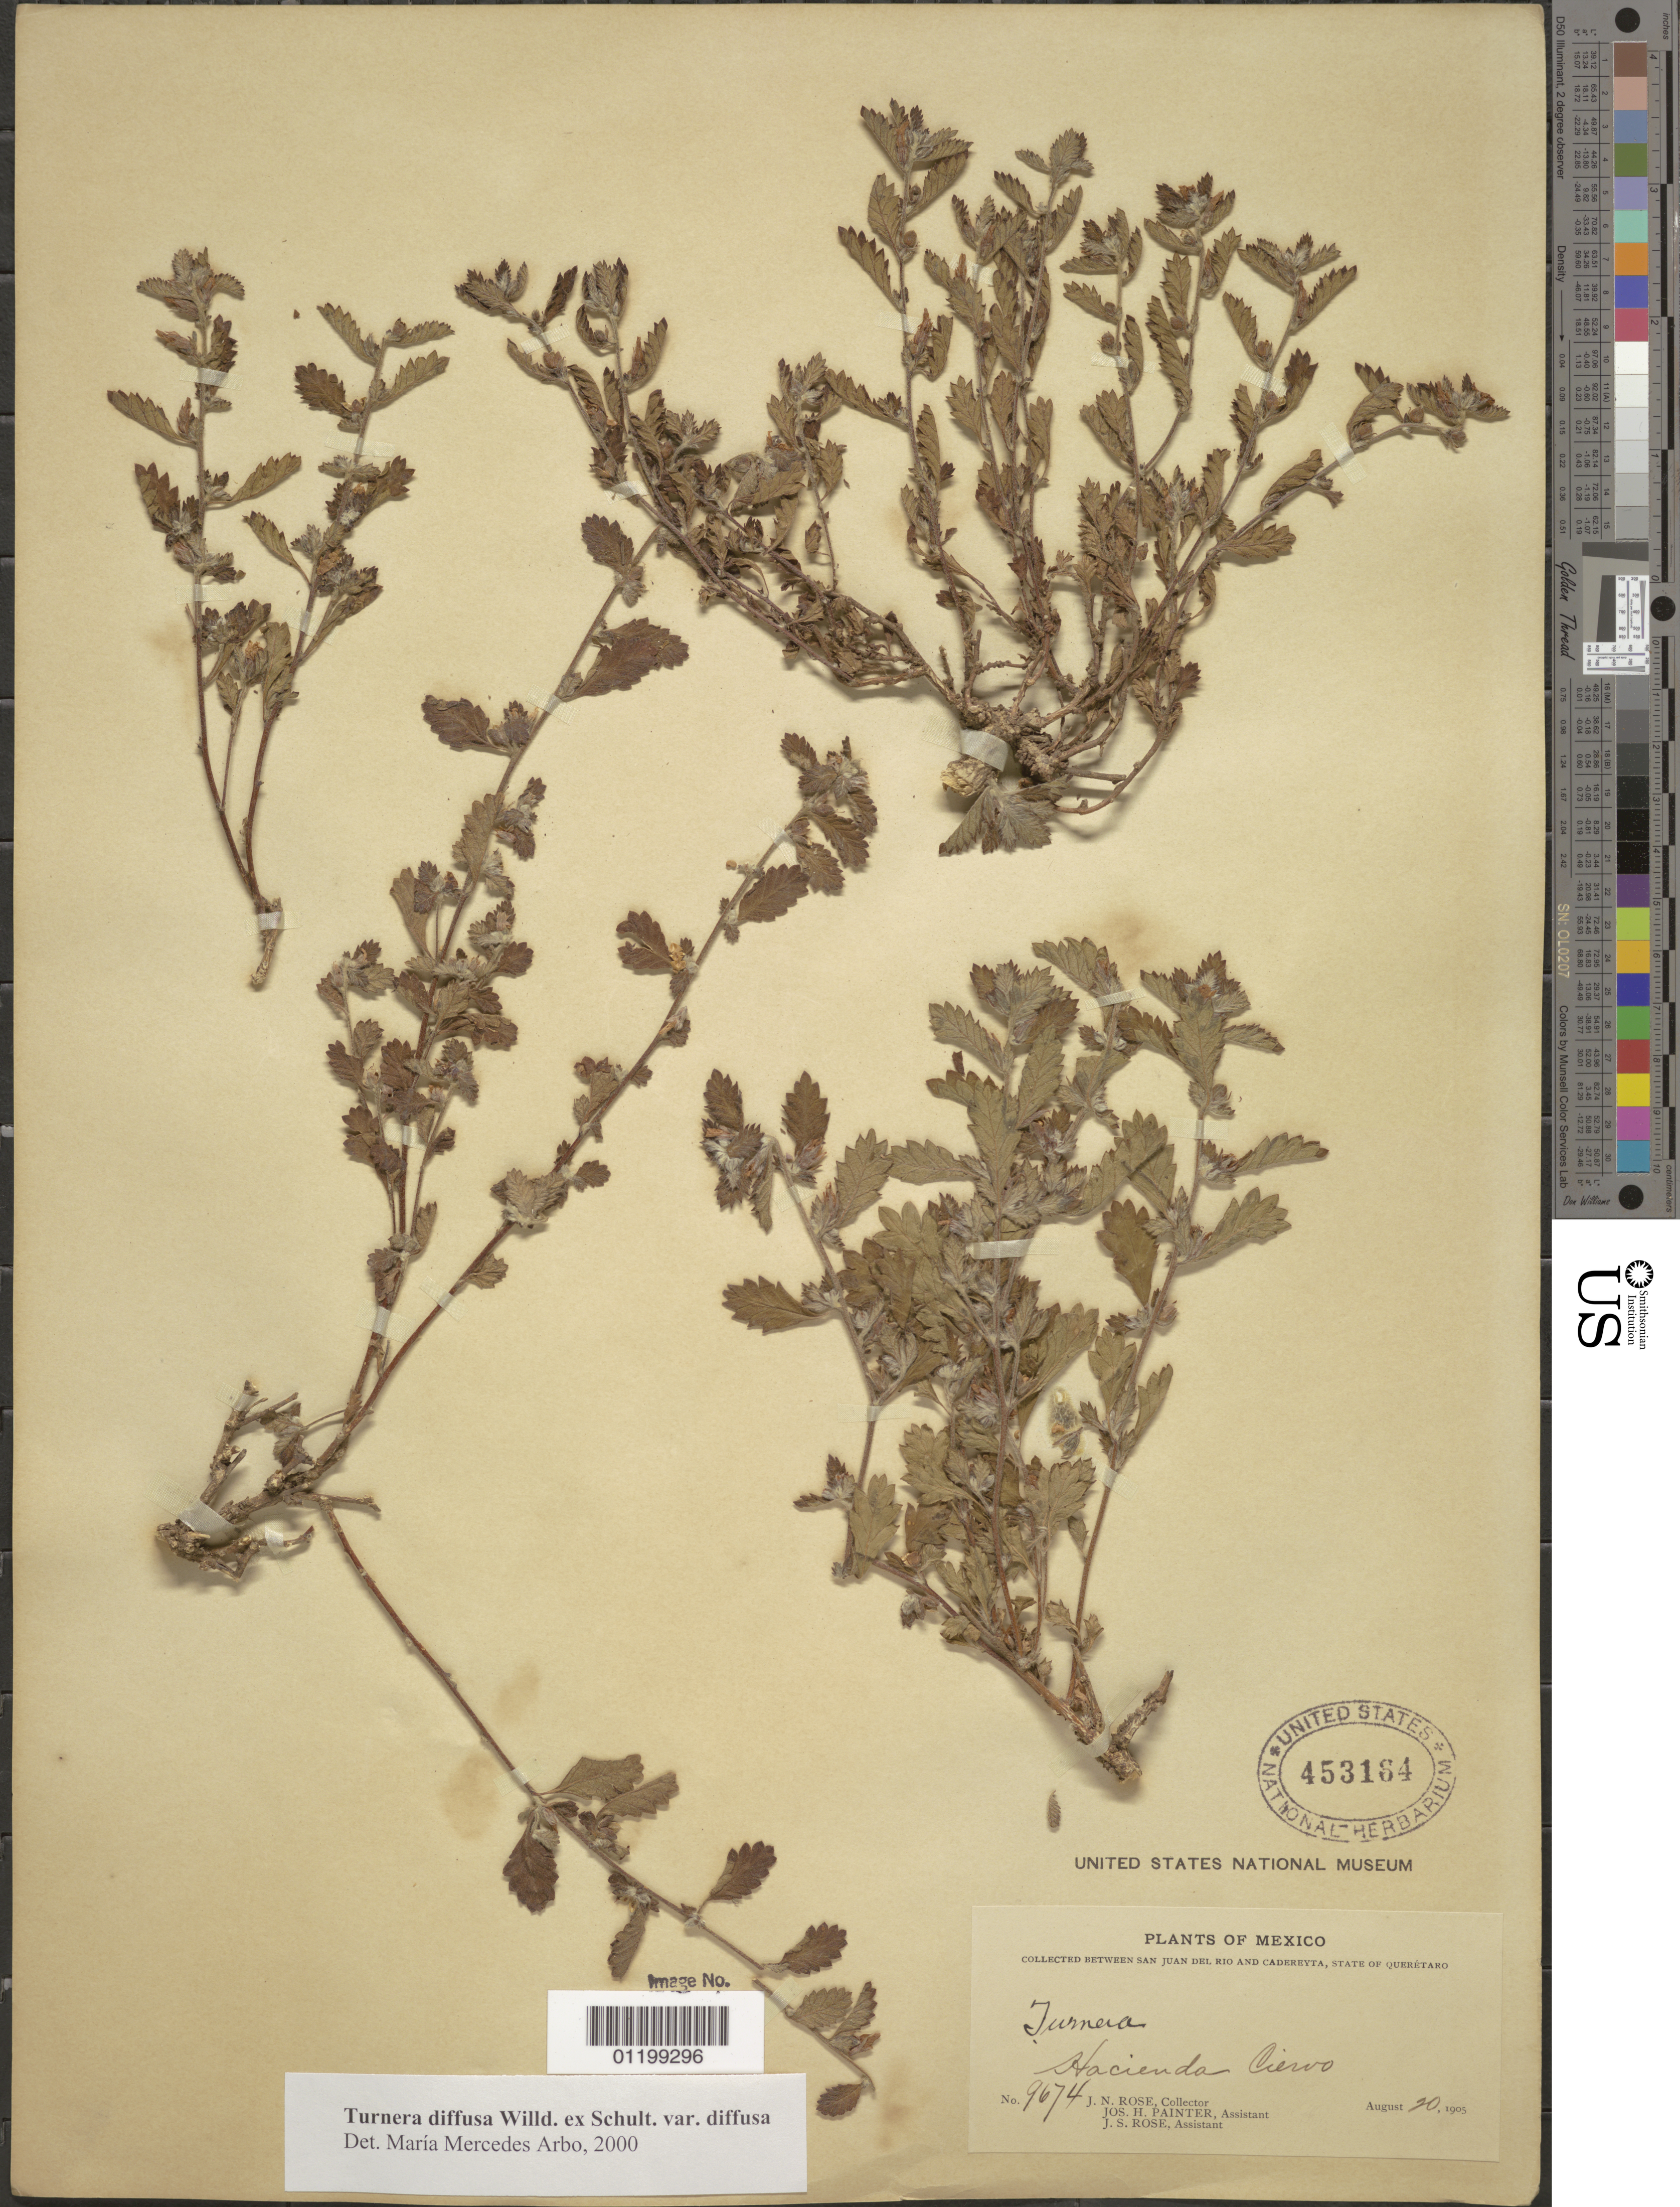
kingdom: Plantae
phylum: Tracheophyta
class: Magnoliopsida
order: Malpighiales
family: Turneraceae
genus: Turnera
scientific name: Turnera diffusa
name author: Willd. ex Schult.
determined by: Arbo, M. M.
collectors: J. N. Rose, J. H. Painter & J. S. Rose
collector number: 9674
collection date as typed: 20 Aug 1905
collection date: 1905-08-20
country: Mexico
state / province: Querétaro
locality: Between San Juan del Rio and Cadereyta, Hacienda Ciervo.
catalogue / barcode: US 453164